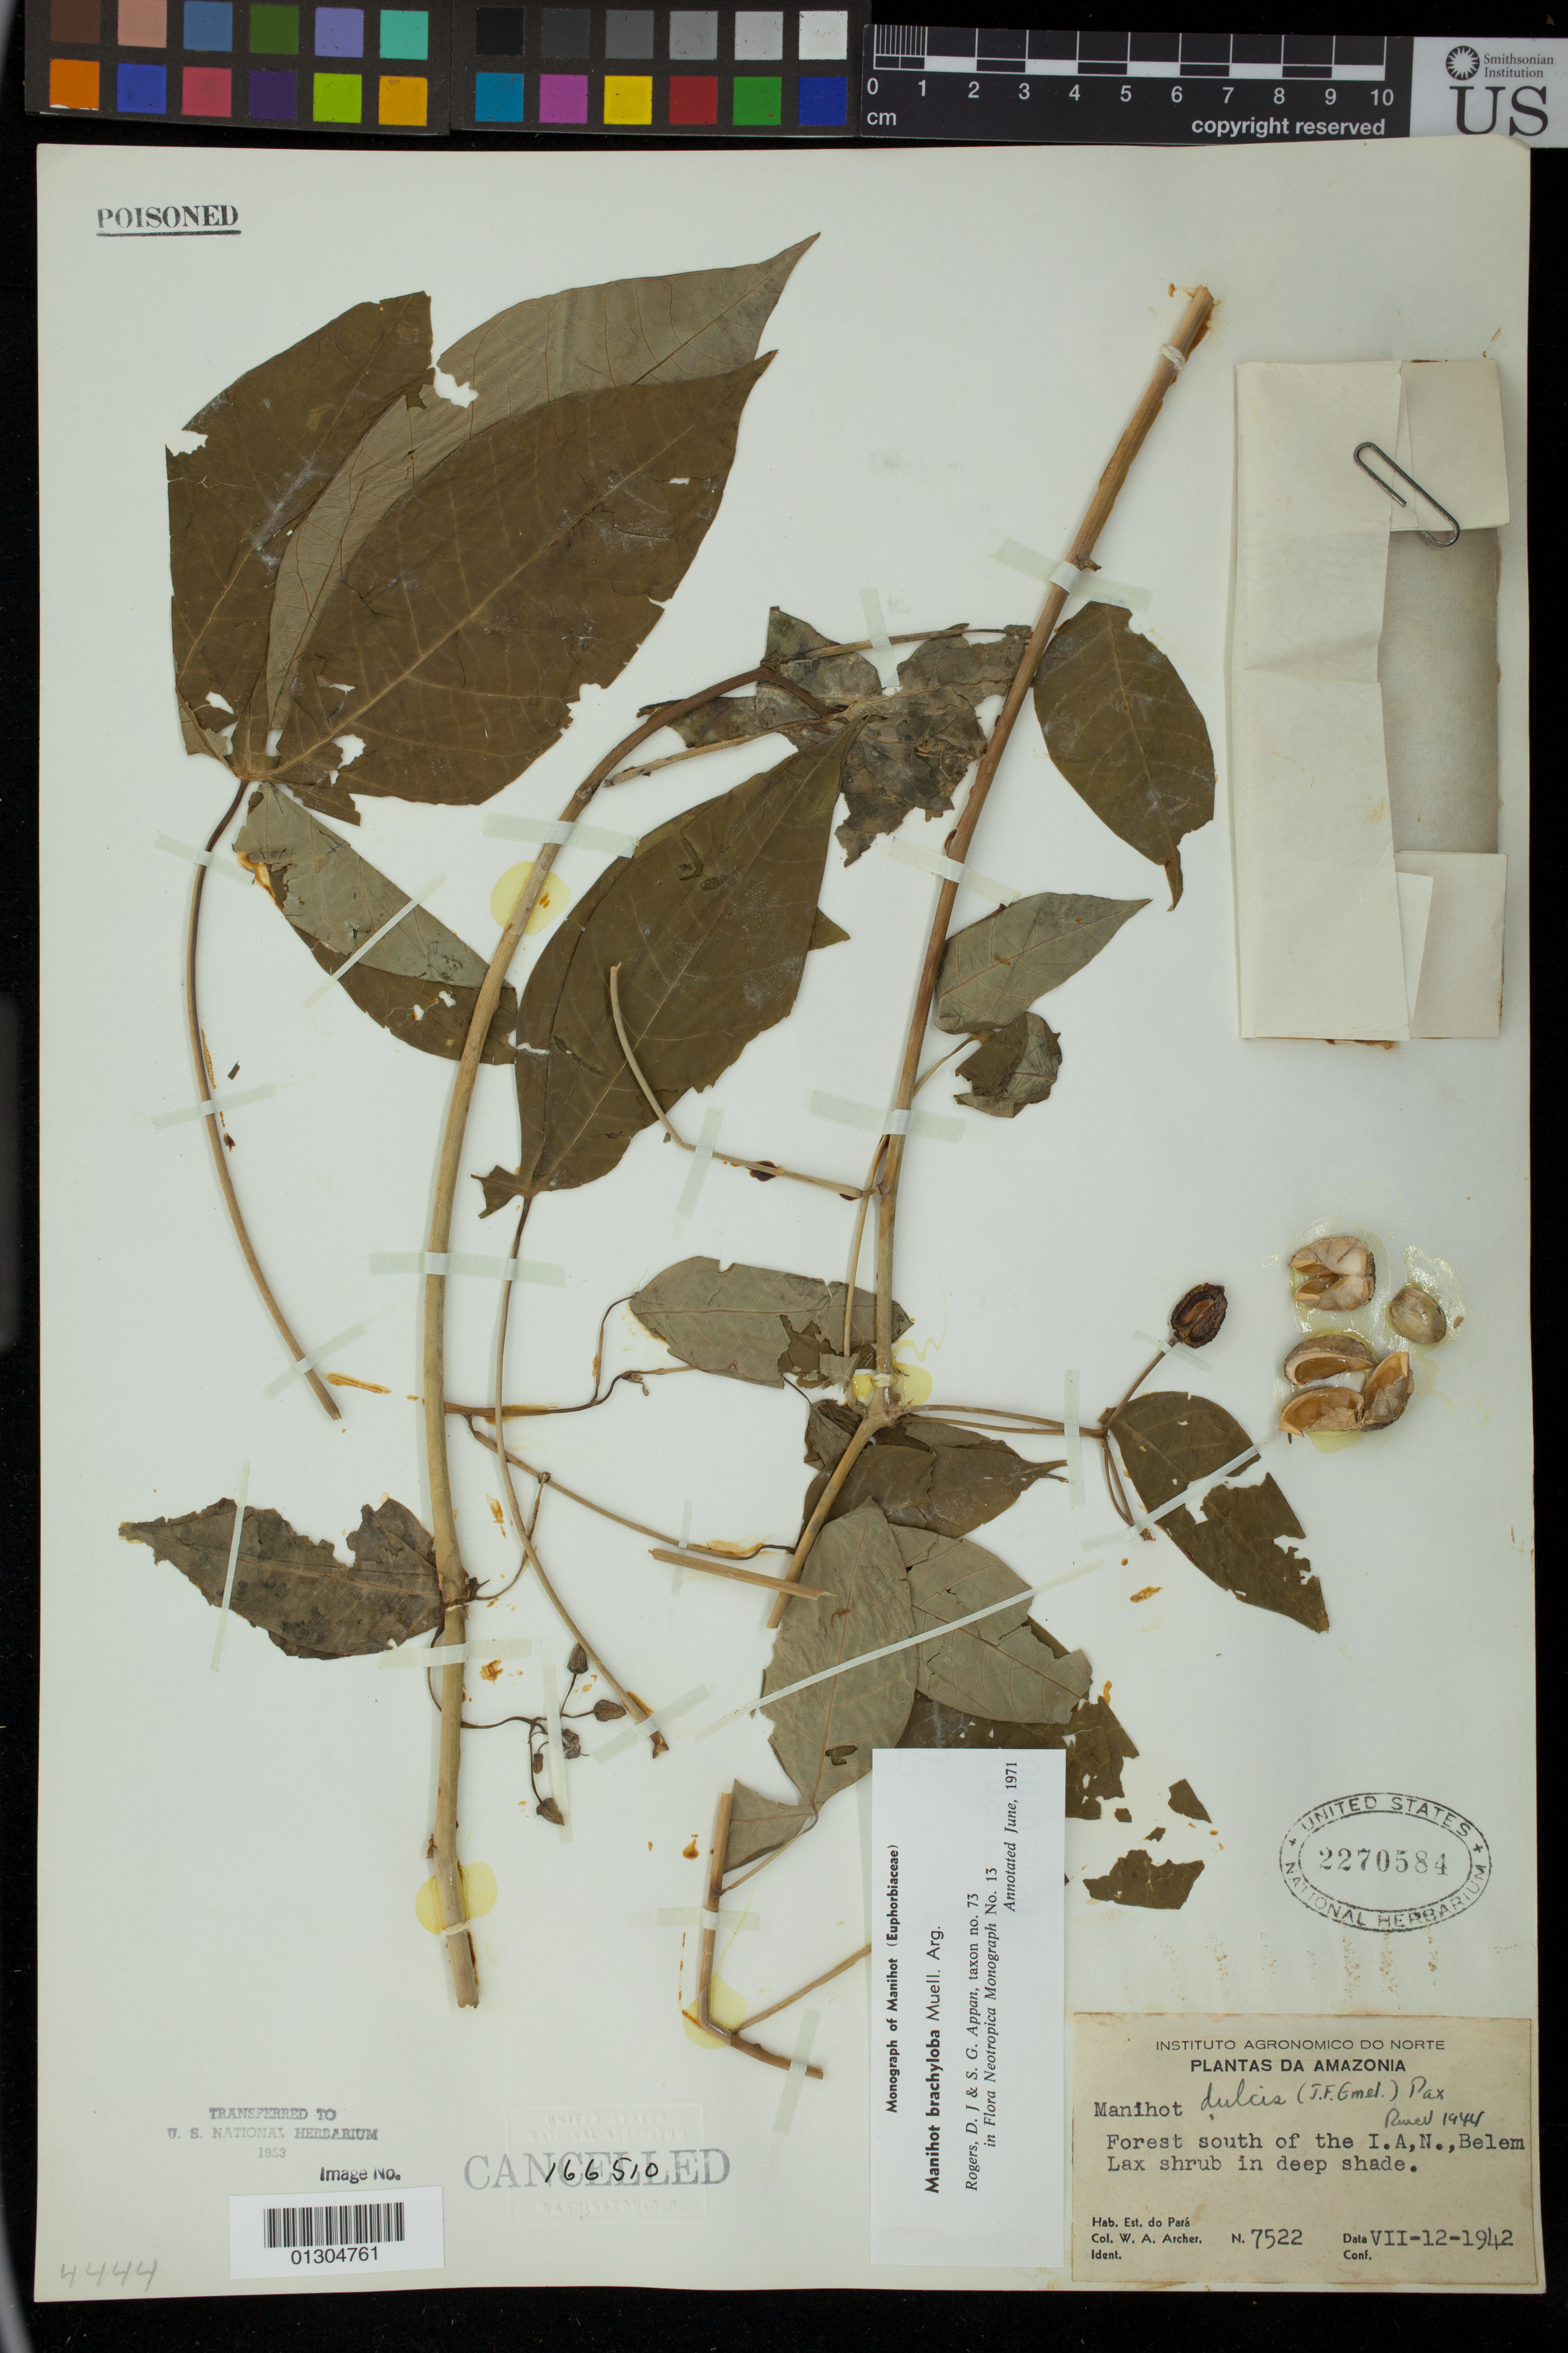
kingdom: Plantae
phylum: Tracheophyta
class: Magnoliopsida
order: Malpighiales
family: Euphorbiaceae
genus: Manihot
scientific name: Manihot brachyloba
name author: Müll. Arg.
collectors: W. A. Archer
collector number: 7522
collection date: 1942-07-12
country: Brazil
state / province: Pará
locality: Forest south of the I.A.N., Belem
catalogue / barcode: US 2270584